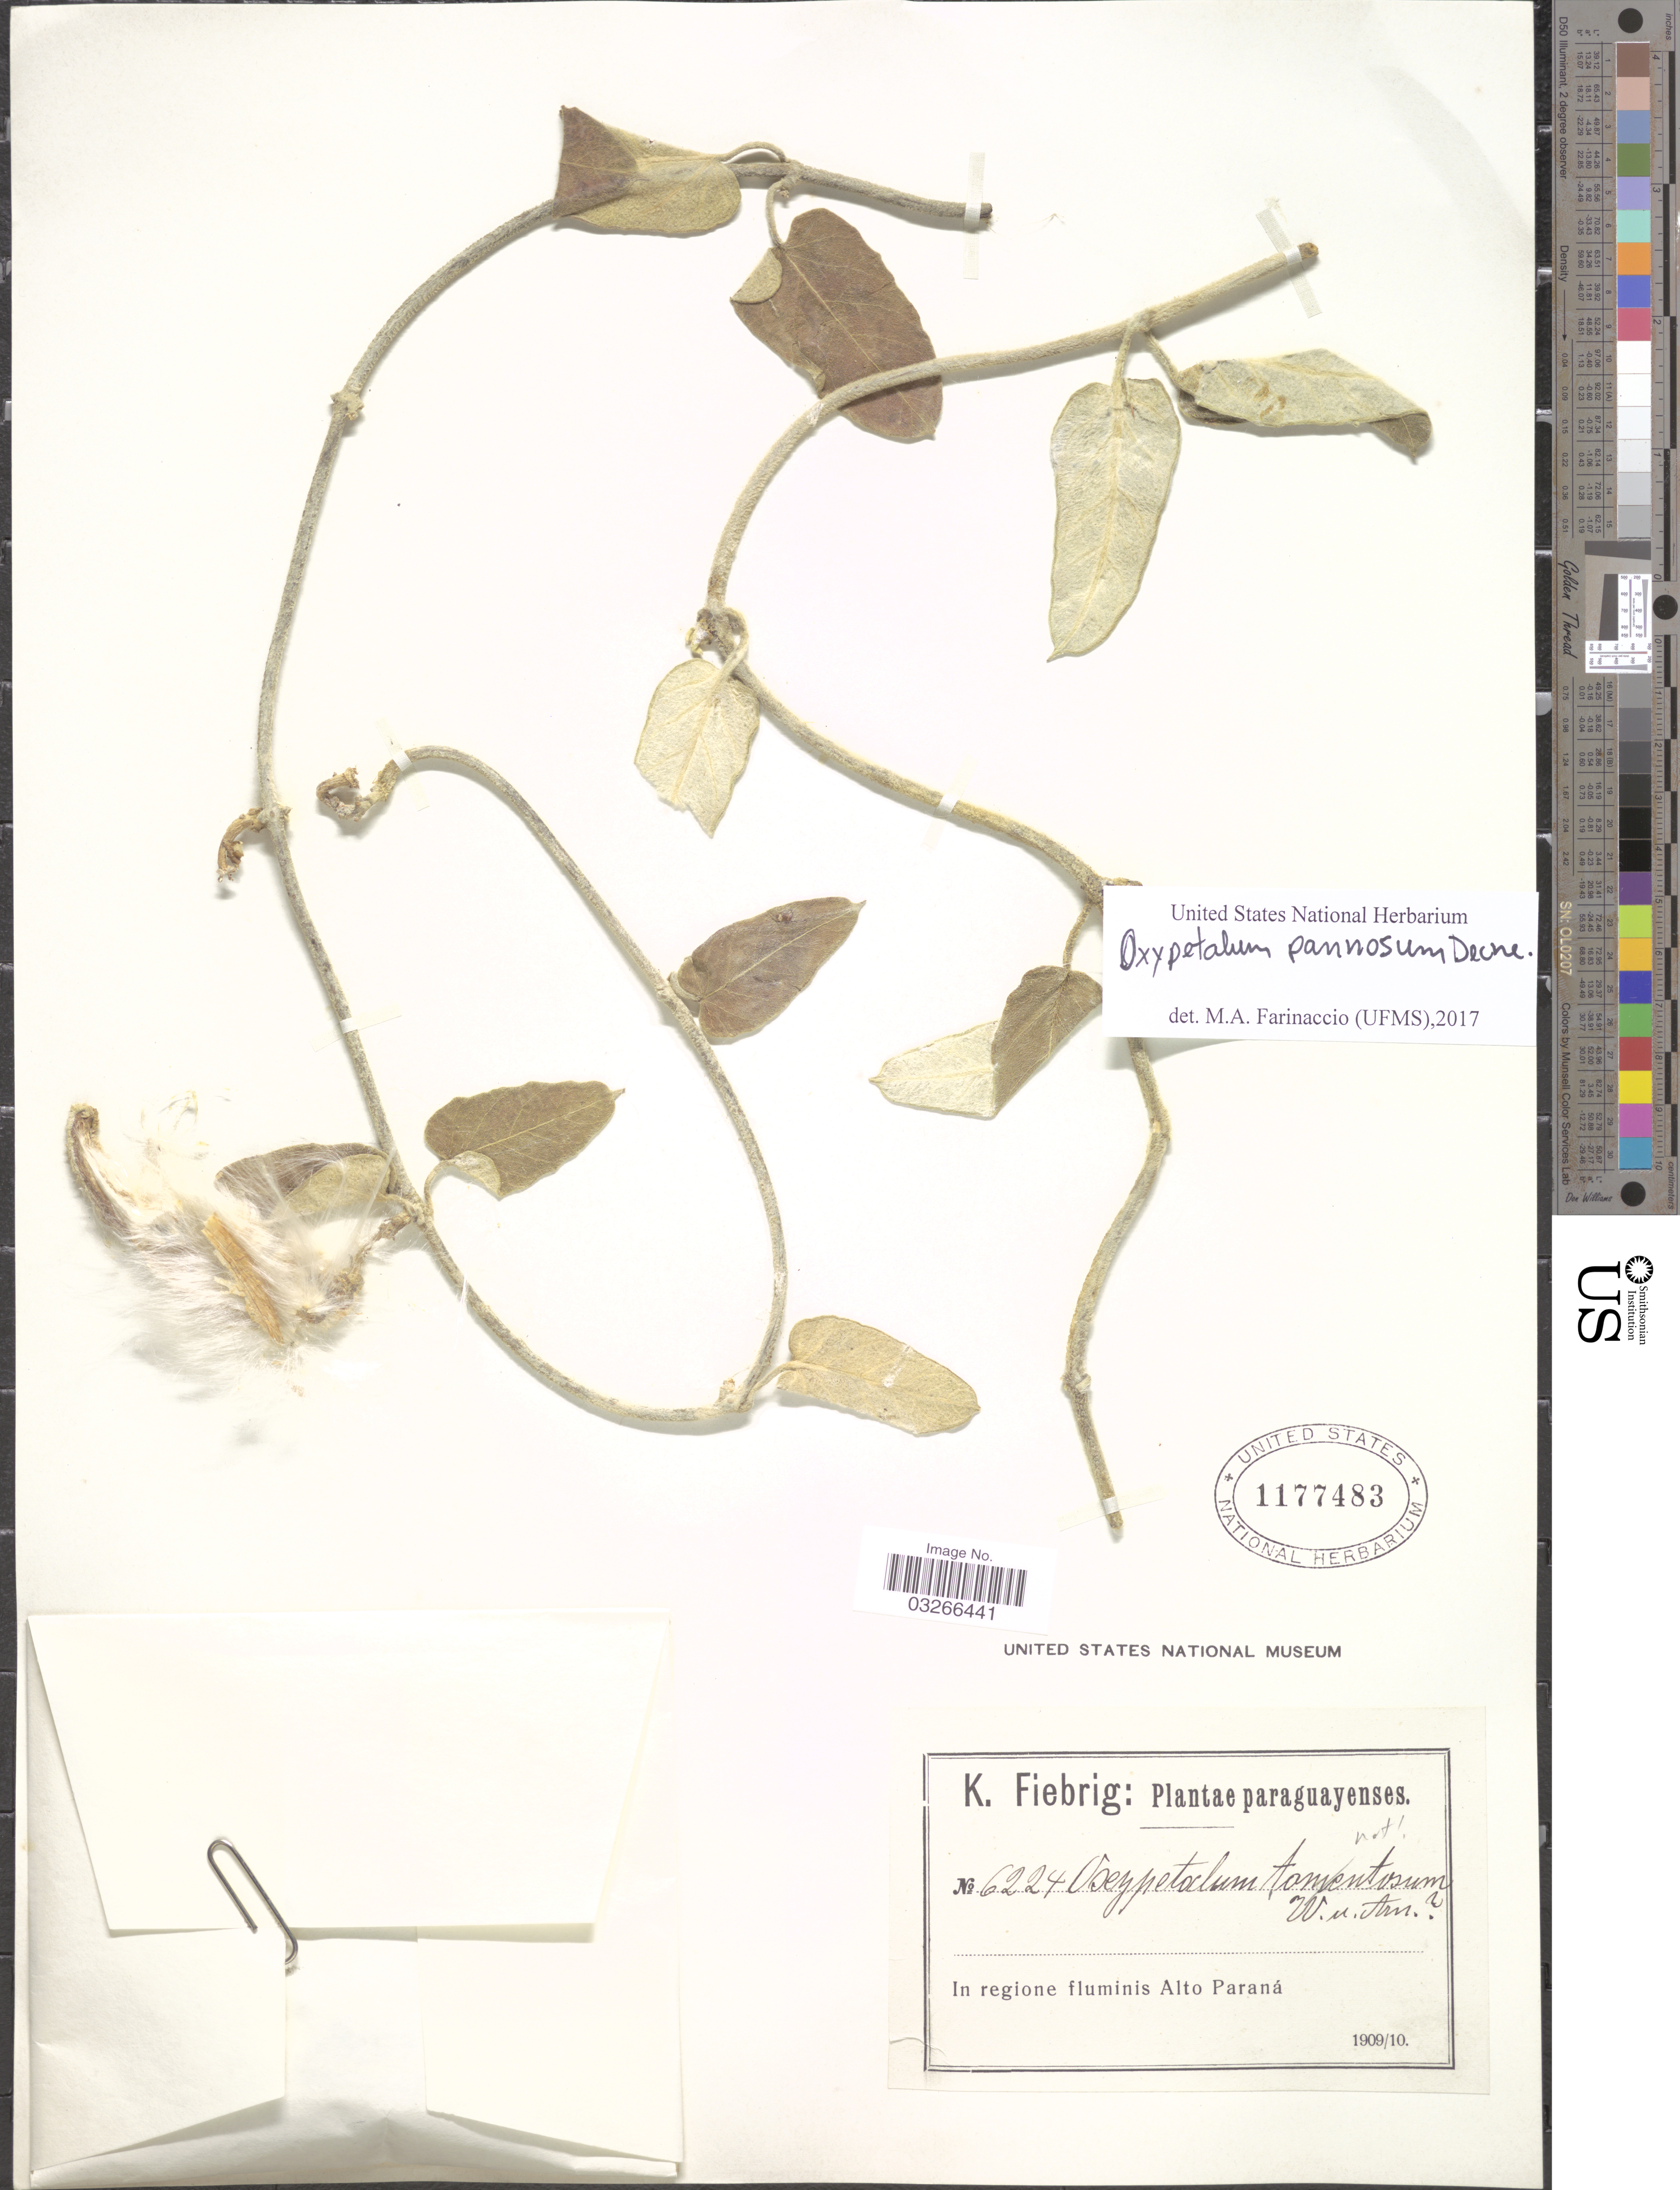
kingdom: Plantae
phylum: Tracheophyta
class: Magnoliopsida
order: Gentianales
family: Apocynaceae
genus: Oxypetalum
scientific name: Oxypetalum pannosum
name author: Decne.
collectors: K. Fiebrig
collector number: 6224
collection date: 1909/1910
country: Paraguay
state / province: Alto Parana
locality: In regione fluminis Alto Paraná.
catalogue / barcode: US 1177483